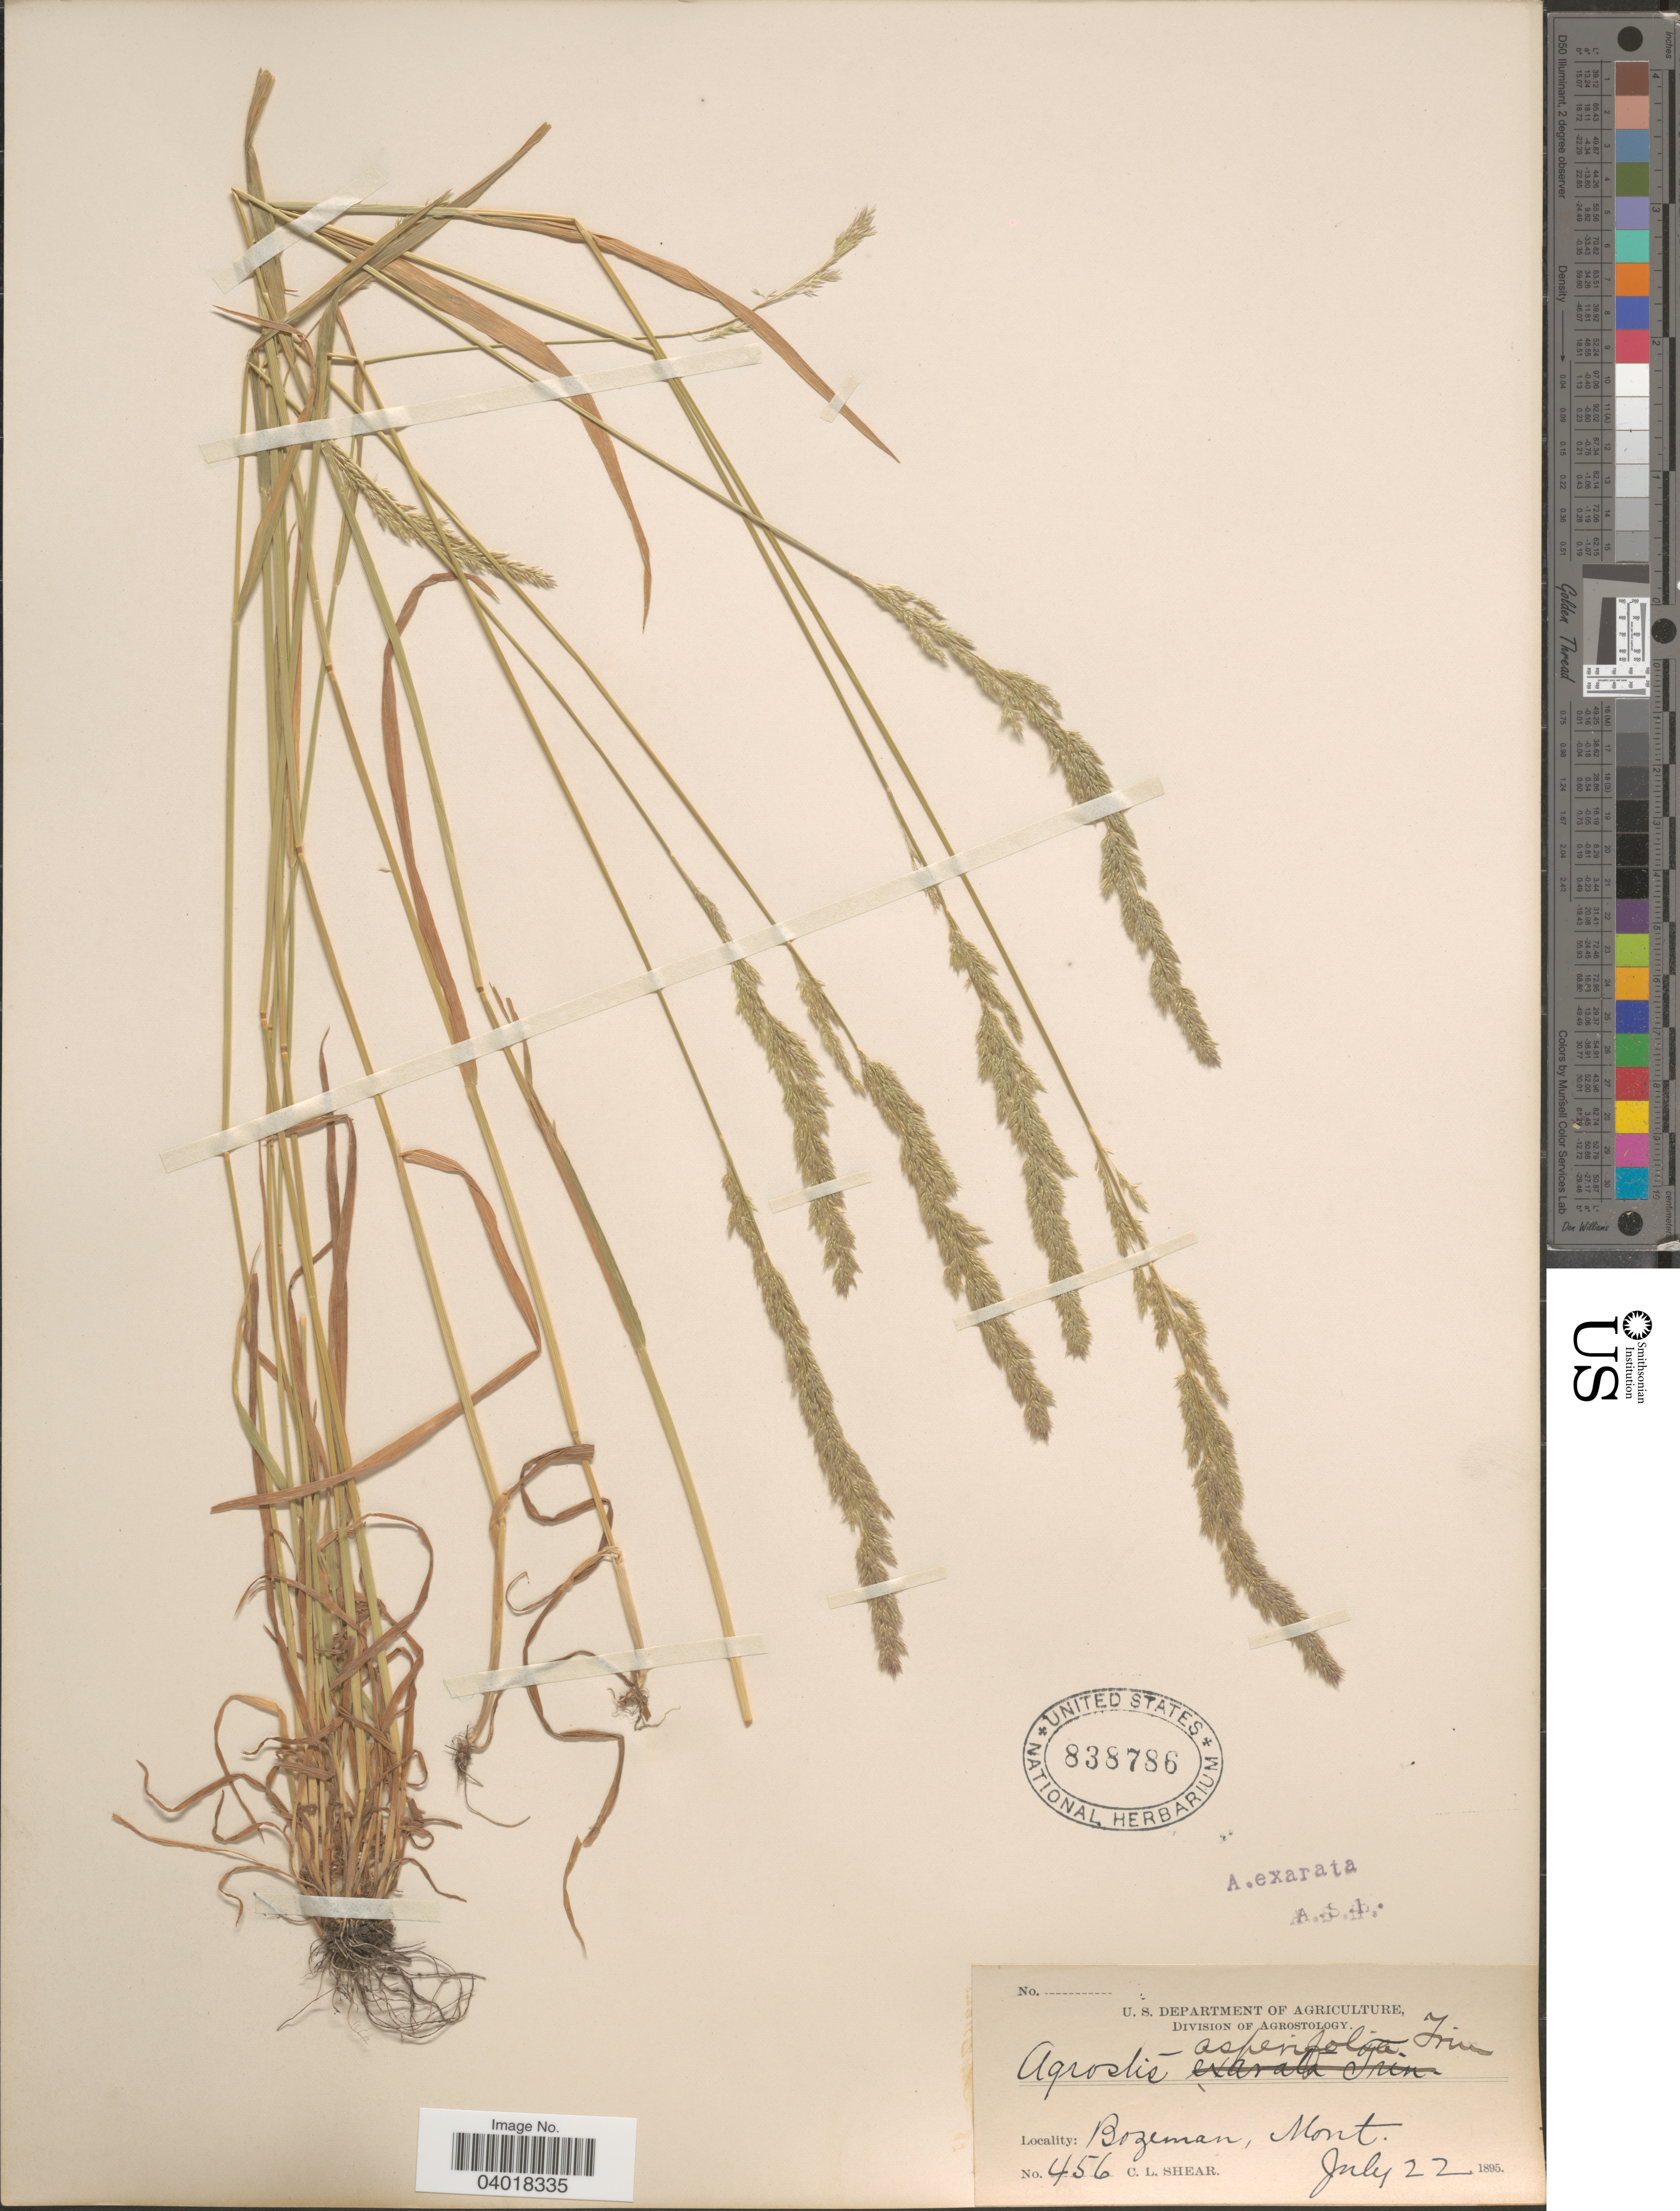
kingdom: Plantae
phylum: Tracheophyta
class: Liliopsida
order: Poales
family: Poaceae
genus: Agrostis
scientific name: Agrostis exarata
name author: Trin.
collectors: C. L. Shear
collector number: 456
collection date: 1895-07-22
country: United States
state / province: Montana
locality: Bozeman.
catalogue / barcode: US 838786